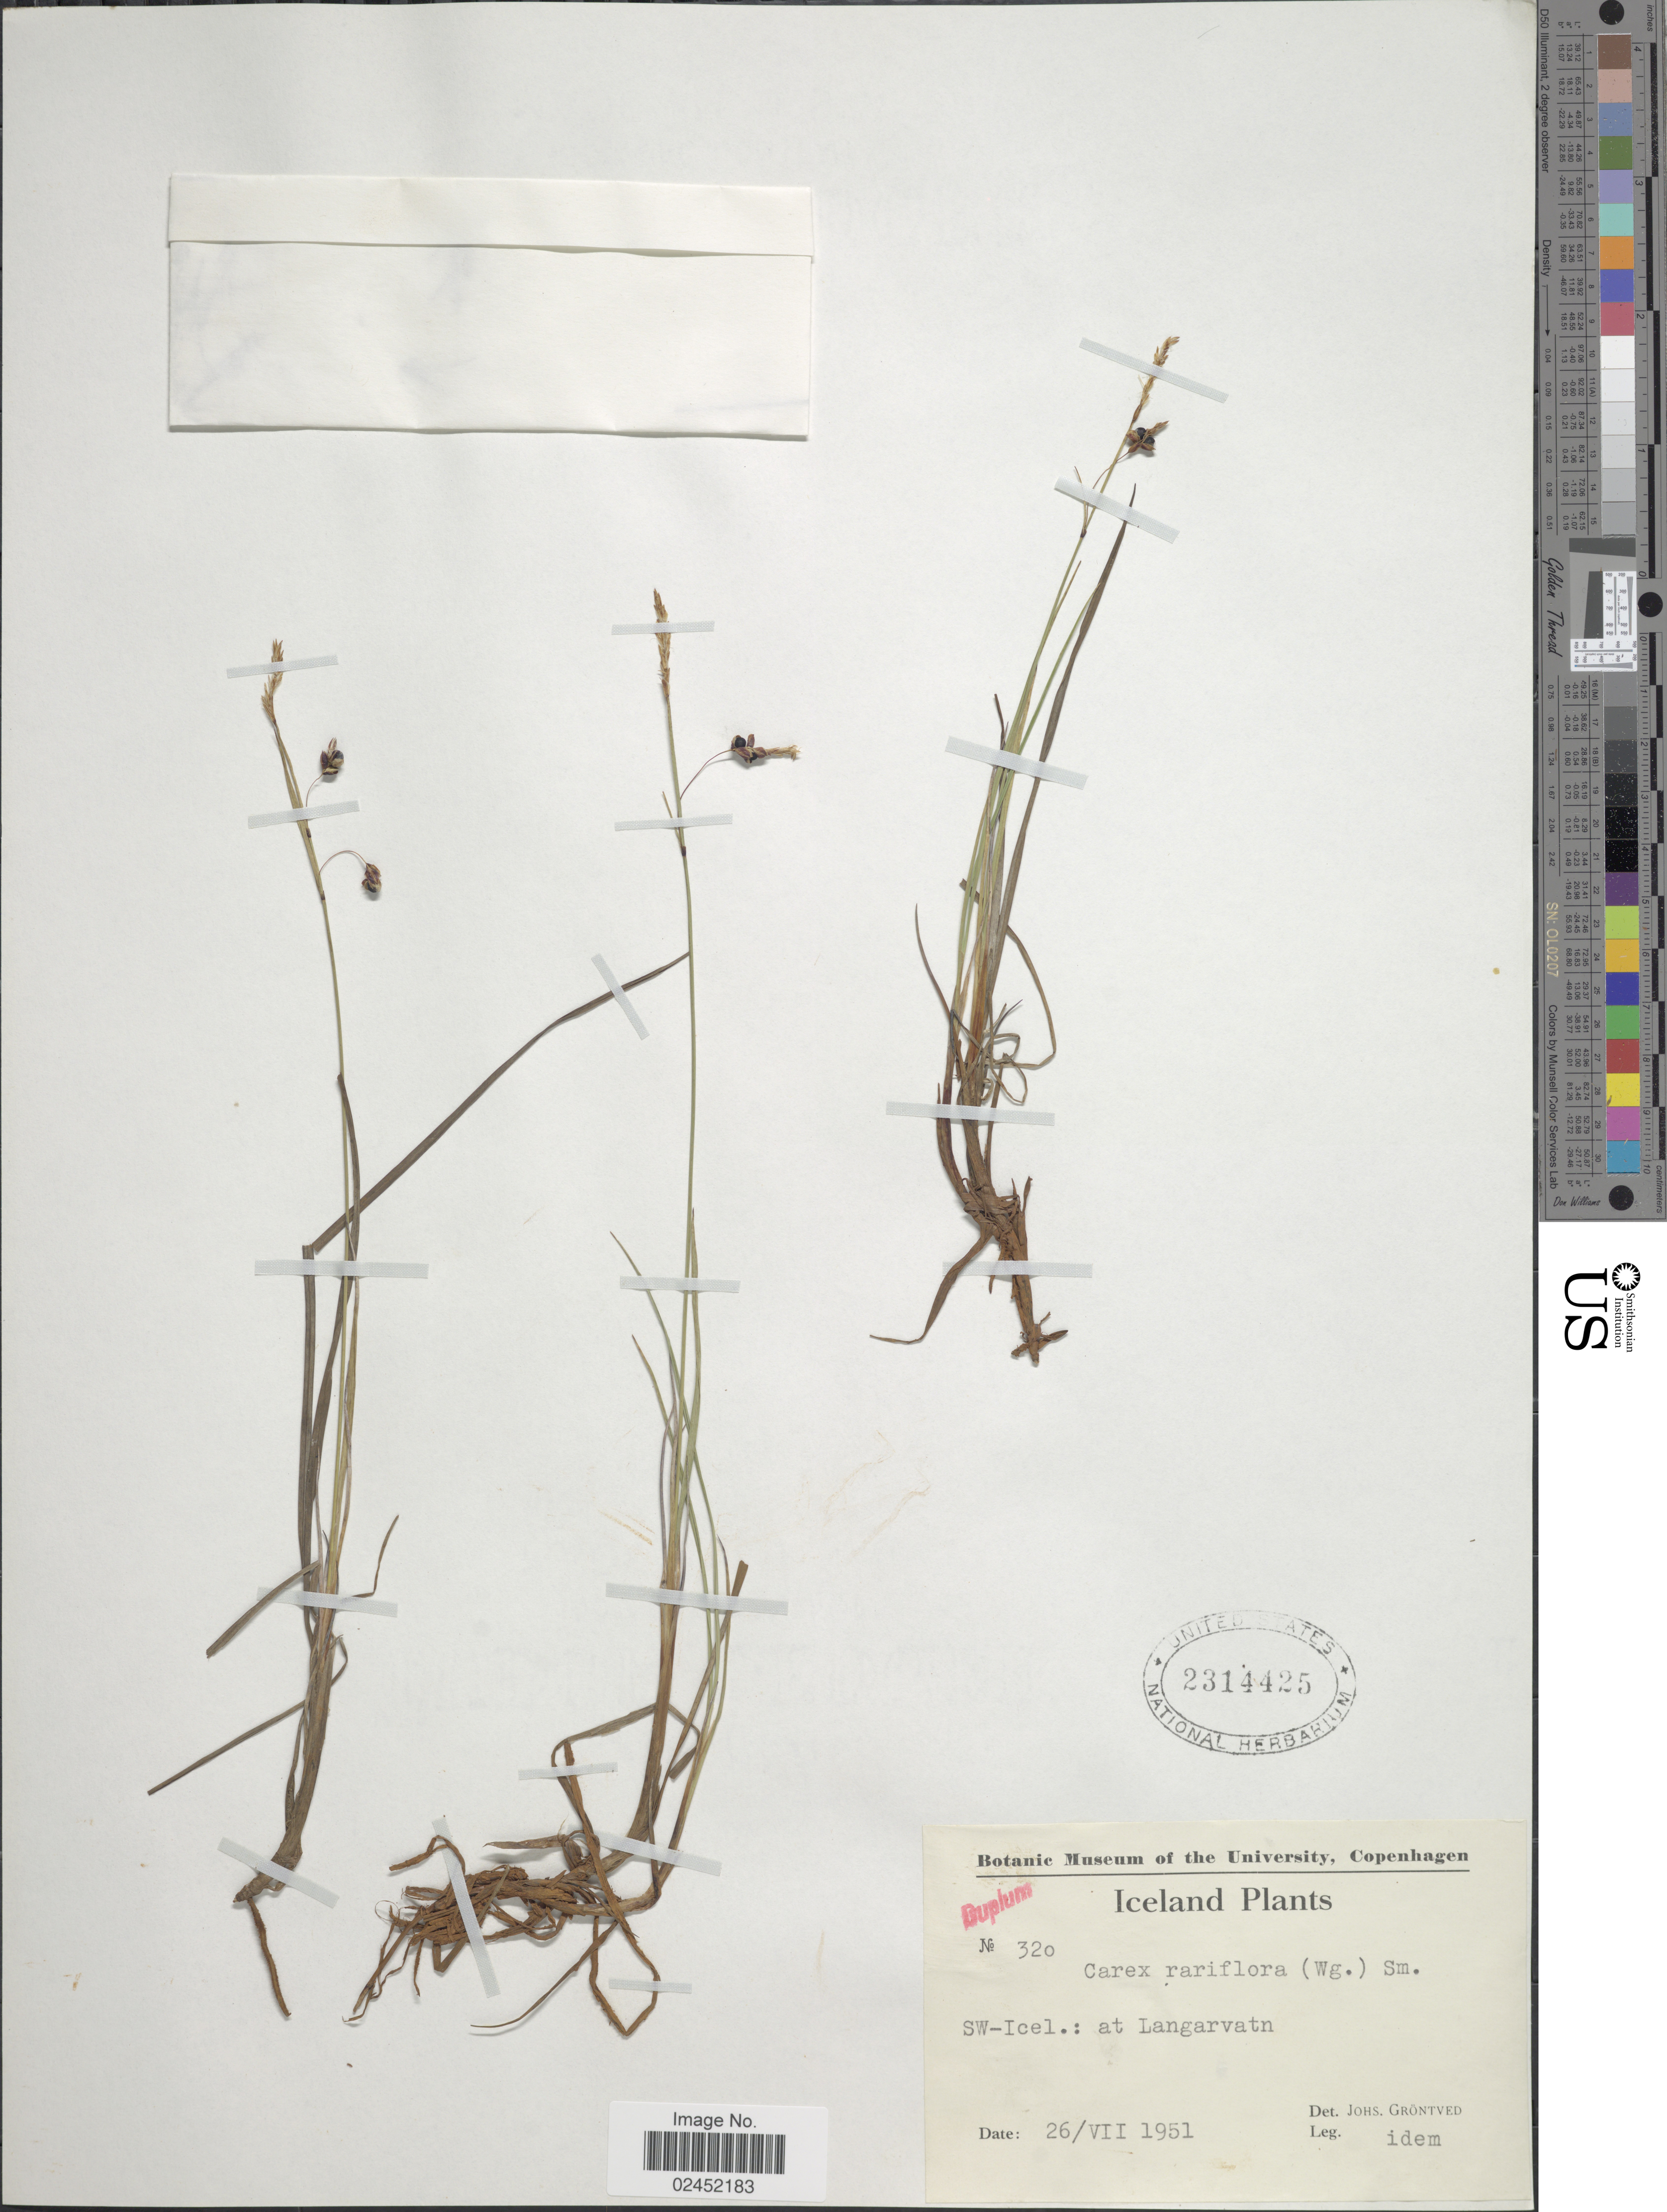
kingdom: Plantae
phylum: Tracheophyta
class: Liliopsida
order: Poales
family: Cyperaceae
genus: Carex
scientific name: Carex rariflora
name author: (Wahlenb.) Sm.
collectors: J. Gröntved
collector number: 320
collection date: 1951-07-26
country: Iceland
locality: SW-Icel.: at Langarvatn.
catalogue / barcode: US 2314425